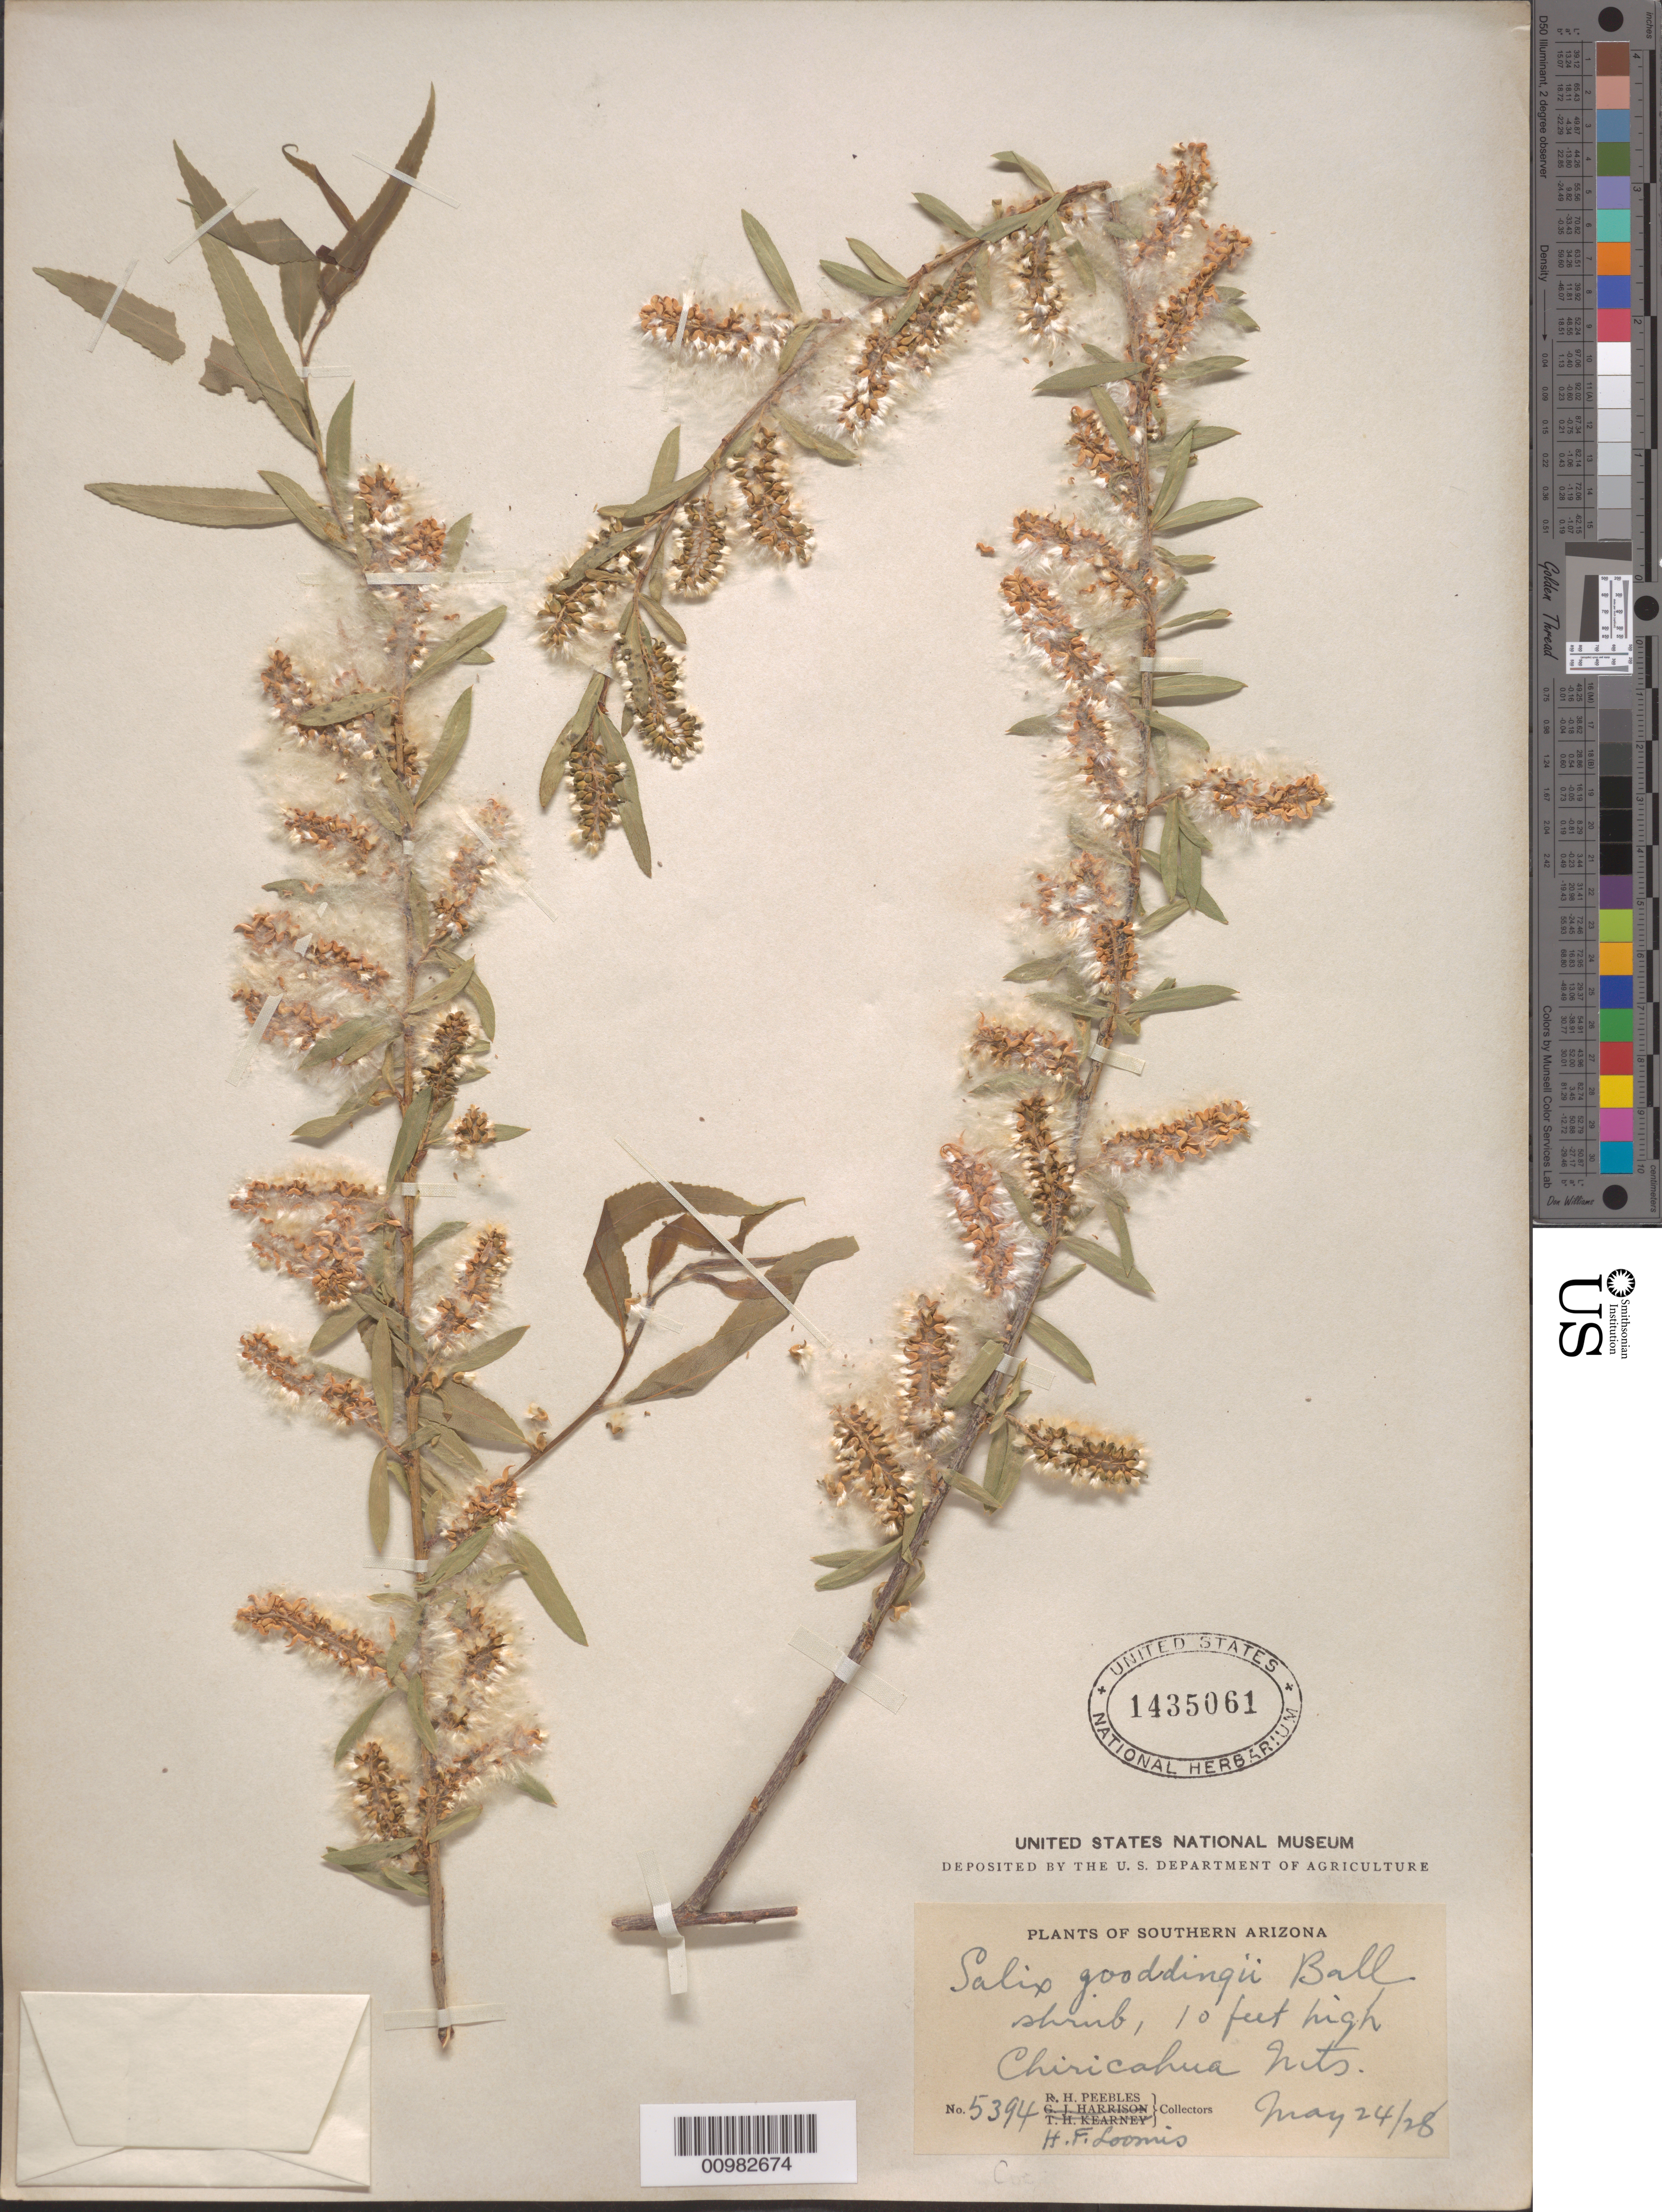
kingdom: Plantae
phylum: Tracheophyta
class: Magnoliopsida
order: Malpighiales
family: Salicaceae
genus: Salix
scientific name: Salix gooddingii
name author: C.R. Ball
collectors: R. H. Peebles & H. F. Loomis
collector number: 5394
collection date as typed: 24 May 1928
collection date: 1928-05-24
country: United States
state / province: Arizona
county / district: Cochise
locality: Chiricahua Mountains.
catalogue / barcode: US 1435061